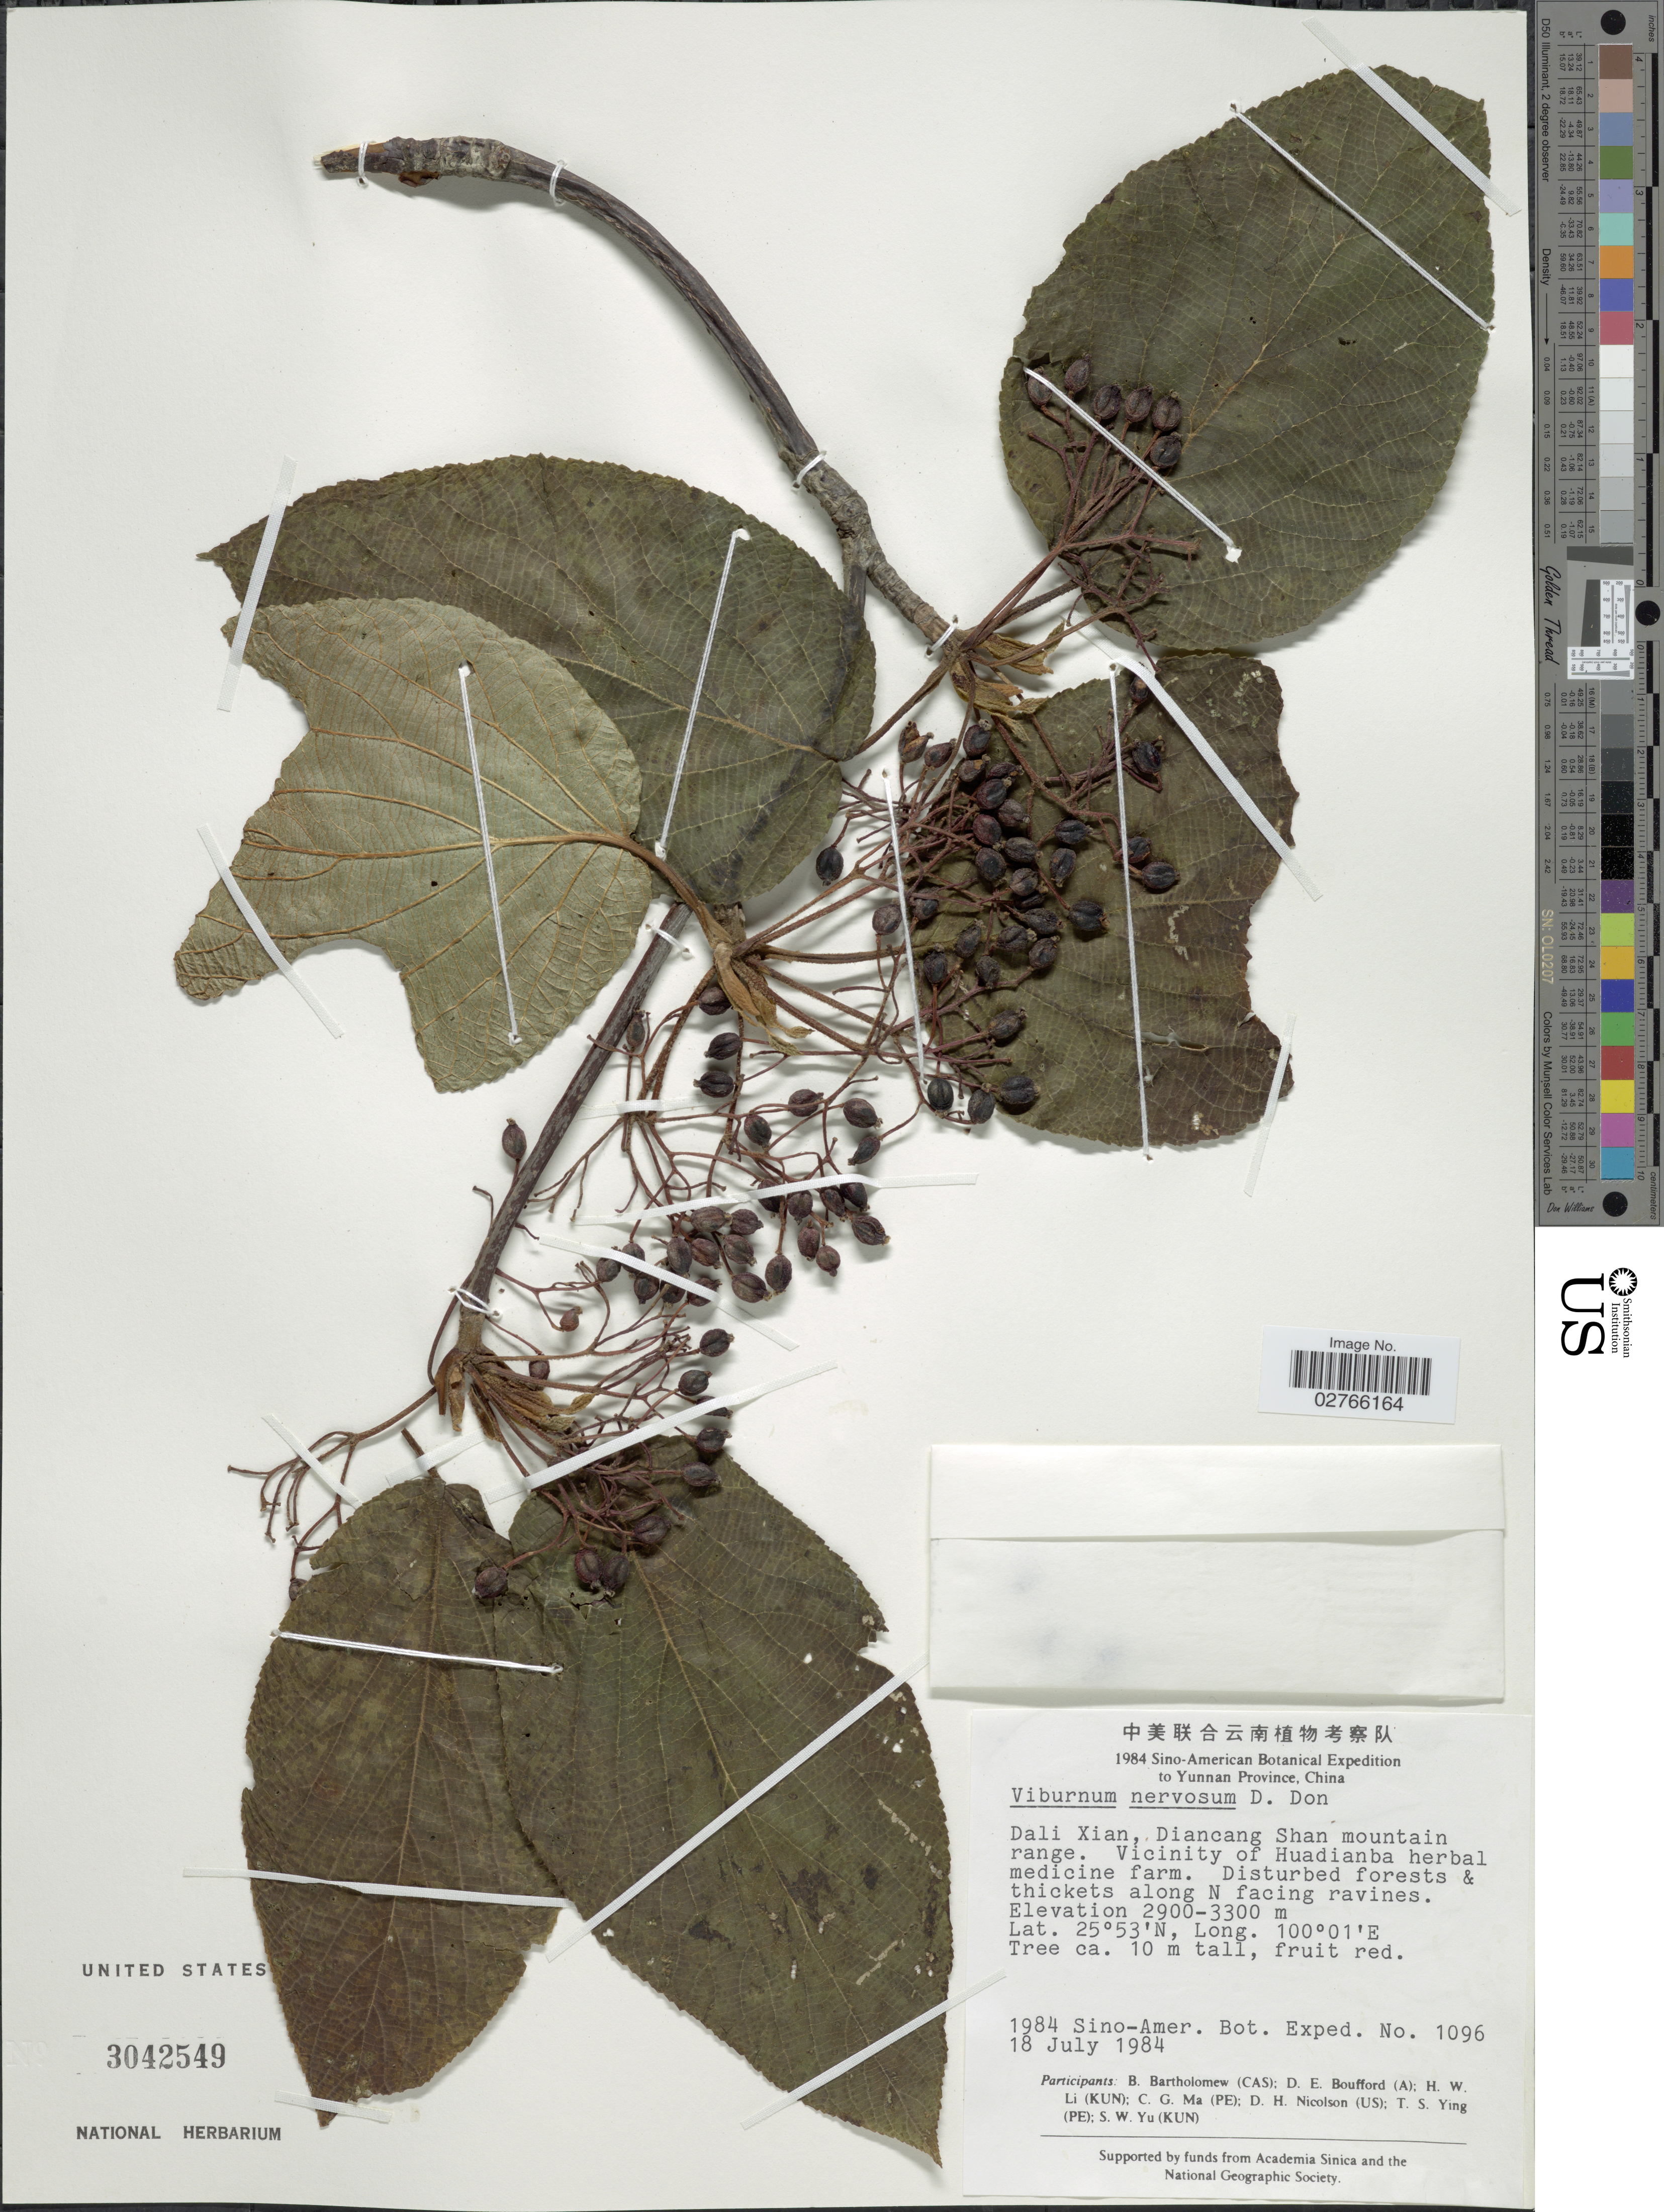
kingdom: Plantae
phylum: Tracheophyta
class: Magnoliopsida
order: Dipsacales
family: Viburnaceae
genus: Viburnum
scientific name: Viburnum nervosum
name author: D. Don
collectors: Sino-Amer. Bot. Exped. 1984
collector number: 1096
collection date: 1984-07-18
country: China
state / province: Yunnan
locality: Dali Xian, Diancang Shan mountain range. Vicinity of Huadianba herbal medicine farm.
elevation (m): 2900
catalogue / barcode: US 3042549